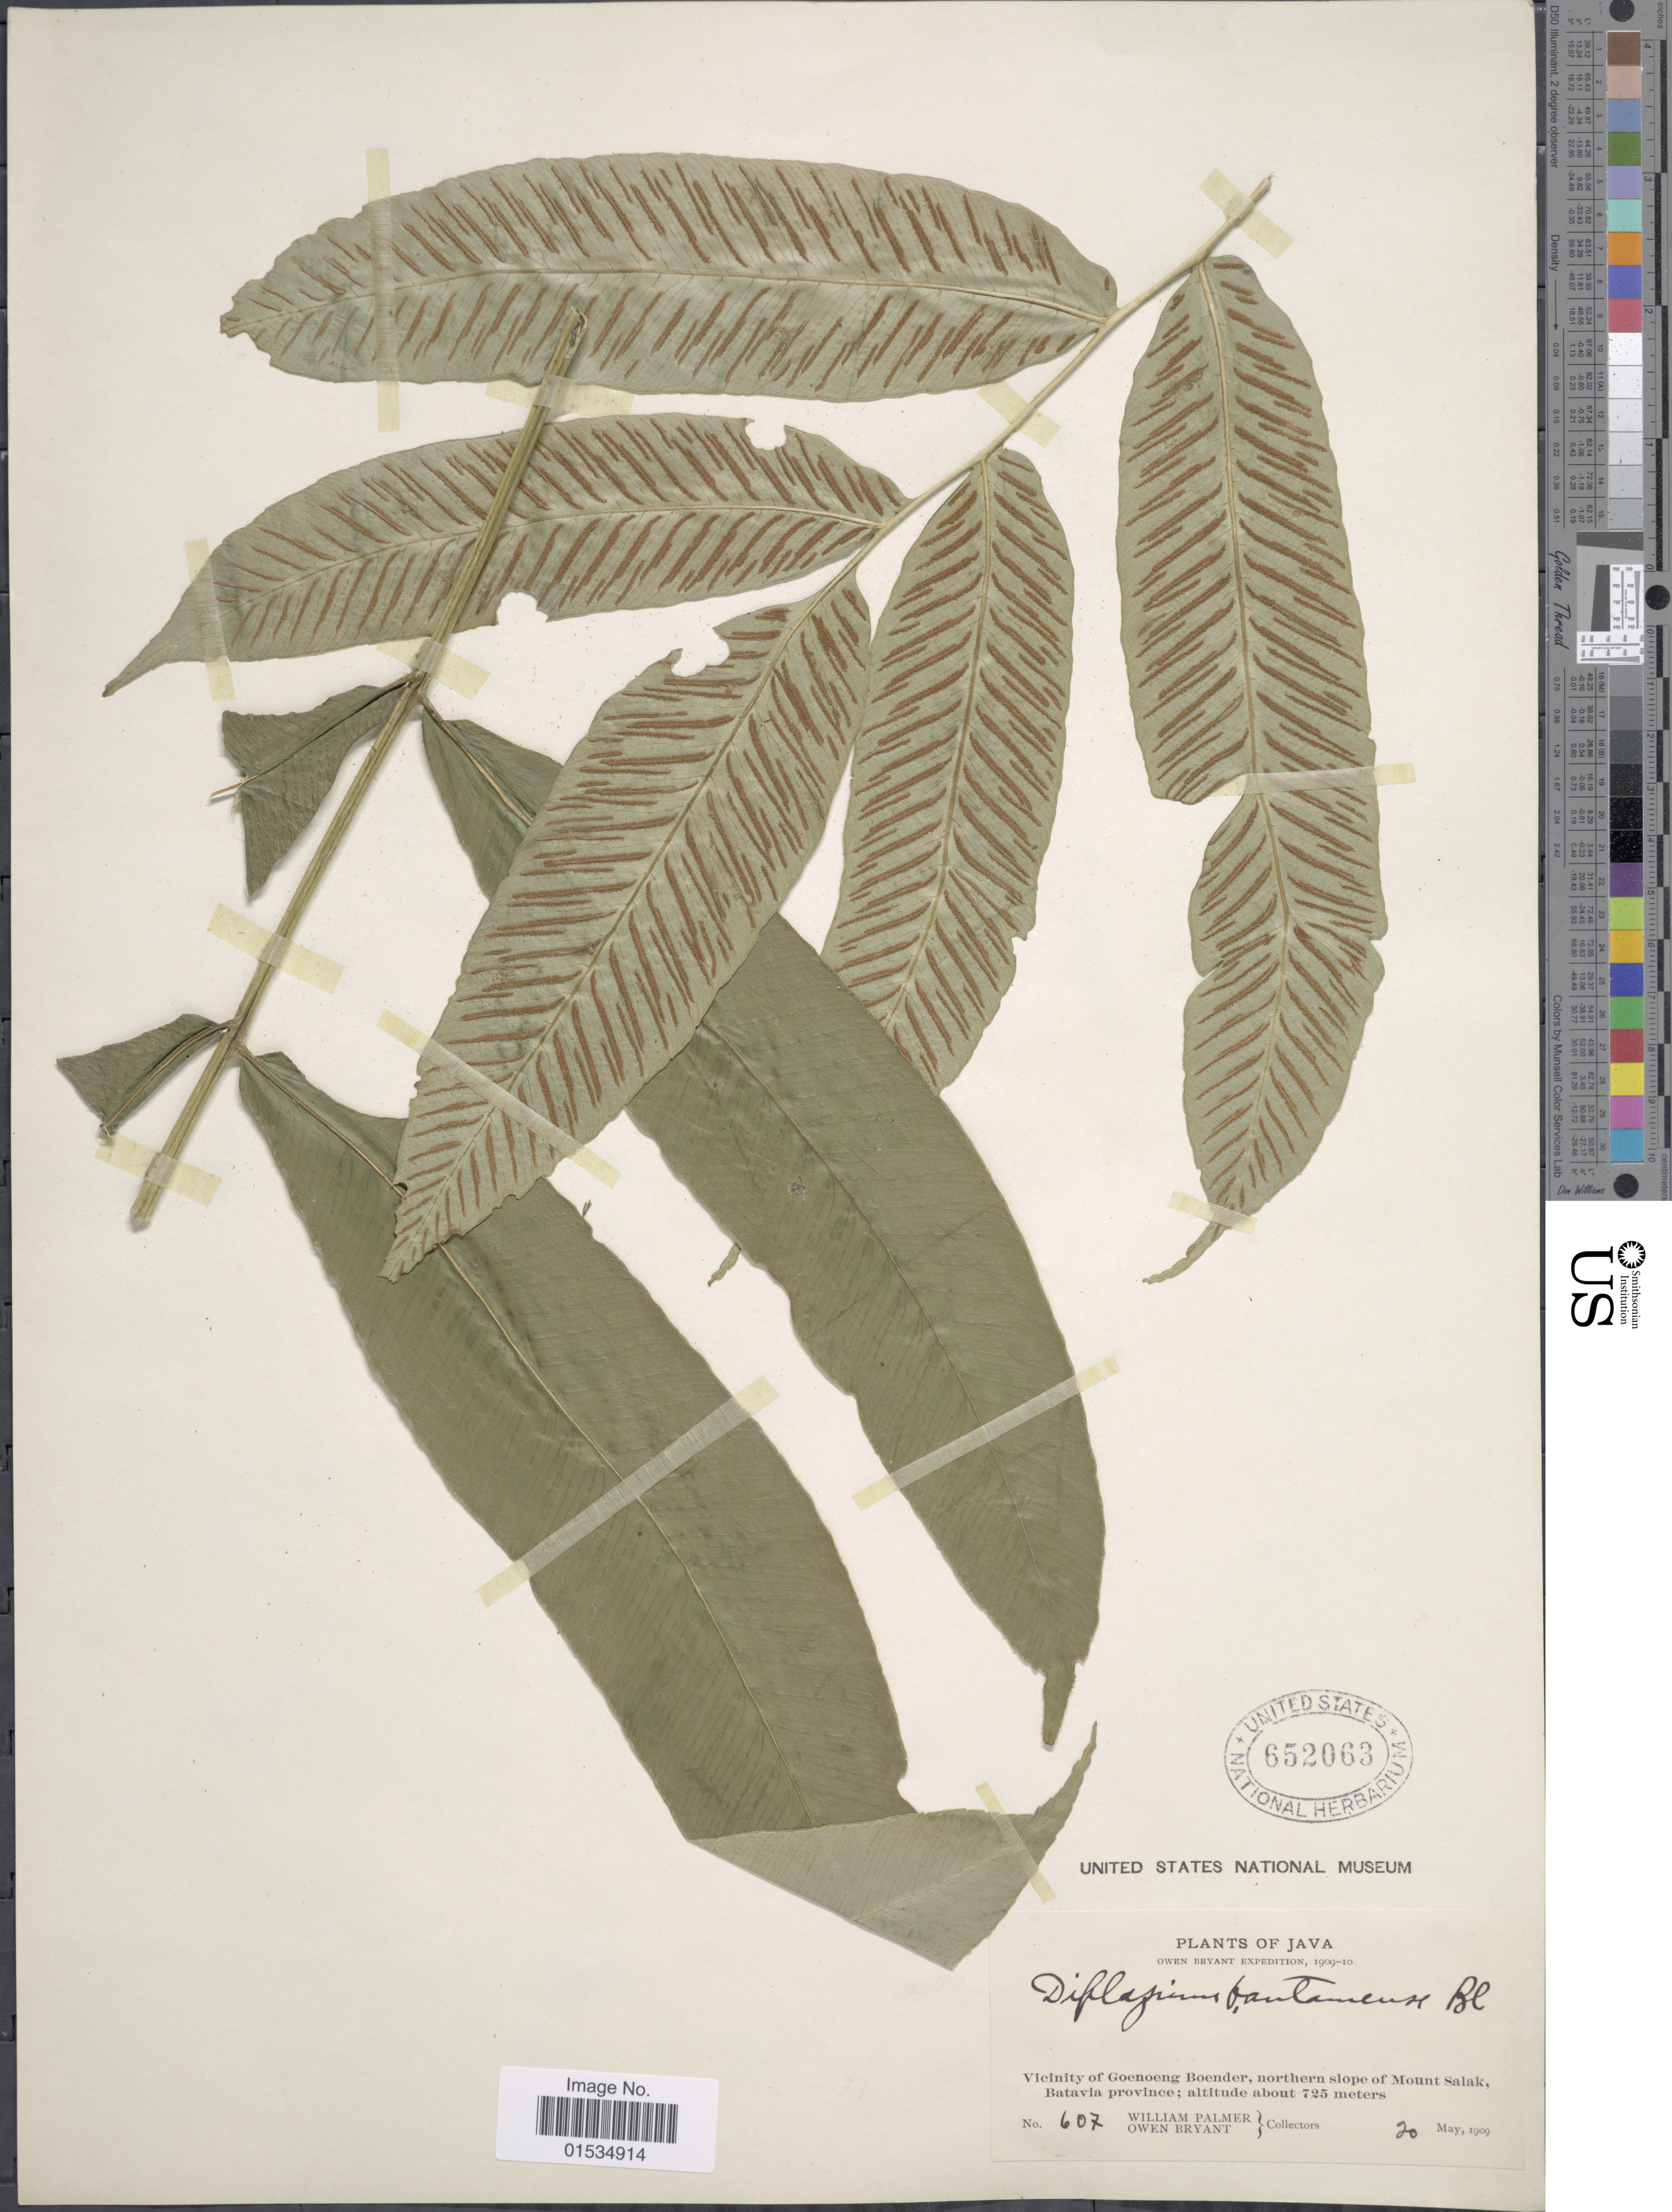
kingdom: Plantae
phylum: Tracheophyta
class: Polypodiopsida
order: Polypodiales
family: Athyriaceae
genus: Diplazium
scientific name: Diplazium fraxinifolium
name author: C. Presl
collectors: W. Palmer & O. Bryant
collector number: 607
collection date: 1909-05-20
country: Indonesia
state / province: Java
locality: Vicinity of Goenoeng Boender, northern slope of Mount Salak, Batavia Province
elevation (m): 725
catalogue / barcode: US 652063